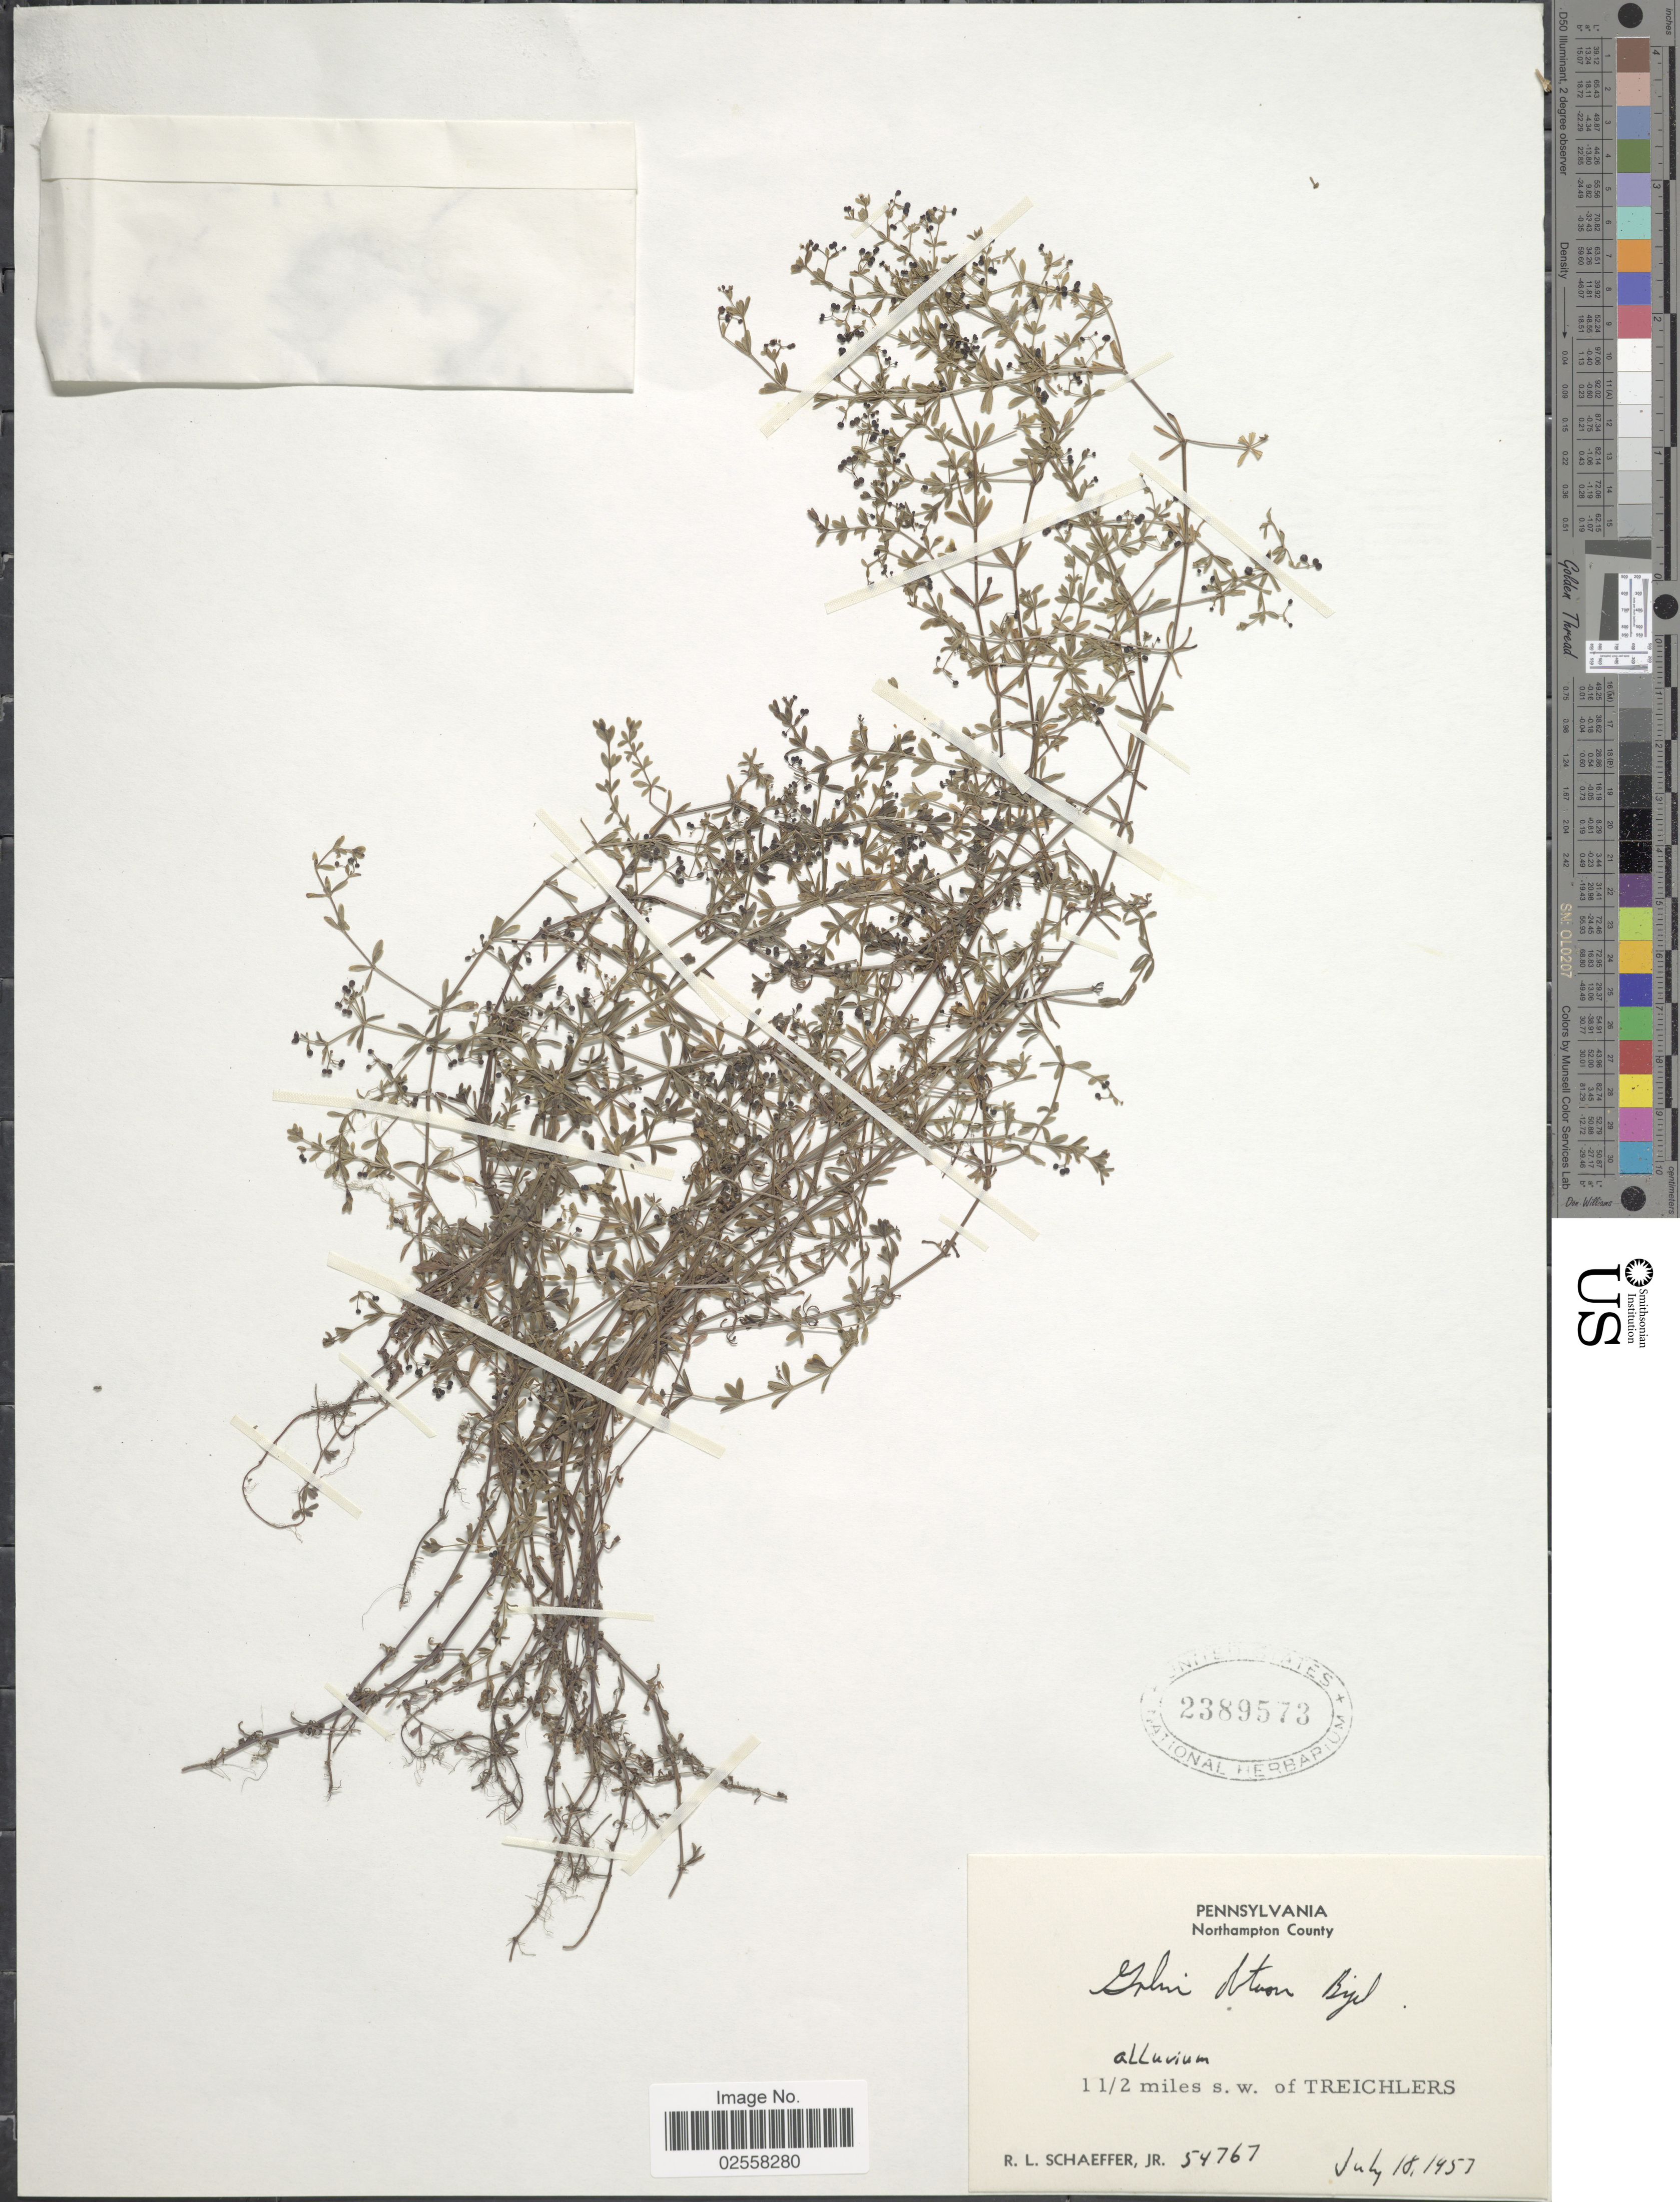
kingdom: Plantae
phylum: Tracheophyta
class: Magnoliopsida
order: Gentianales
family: Rubiaceae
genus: Galium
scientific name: Galium obtusum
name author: Bigelow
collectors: R. L. Schaeffer Jr.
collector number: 54767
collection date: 1957-07-18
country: United States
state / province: Pennsylvania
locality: Northampton County, 1½ miles s.w. of Treichlers.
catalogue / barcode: US 2389573